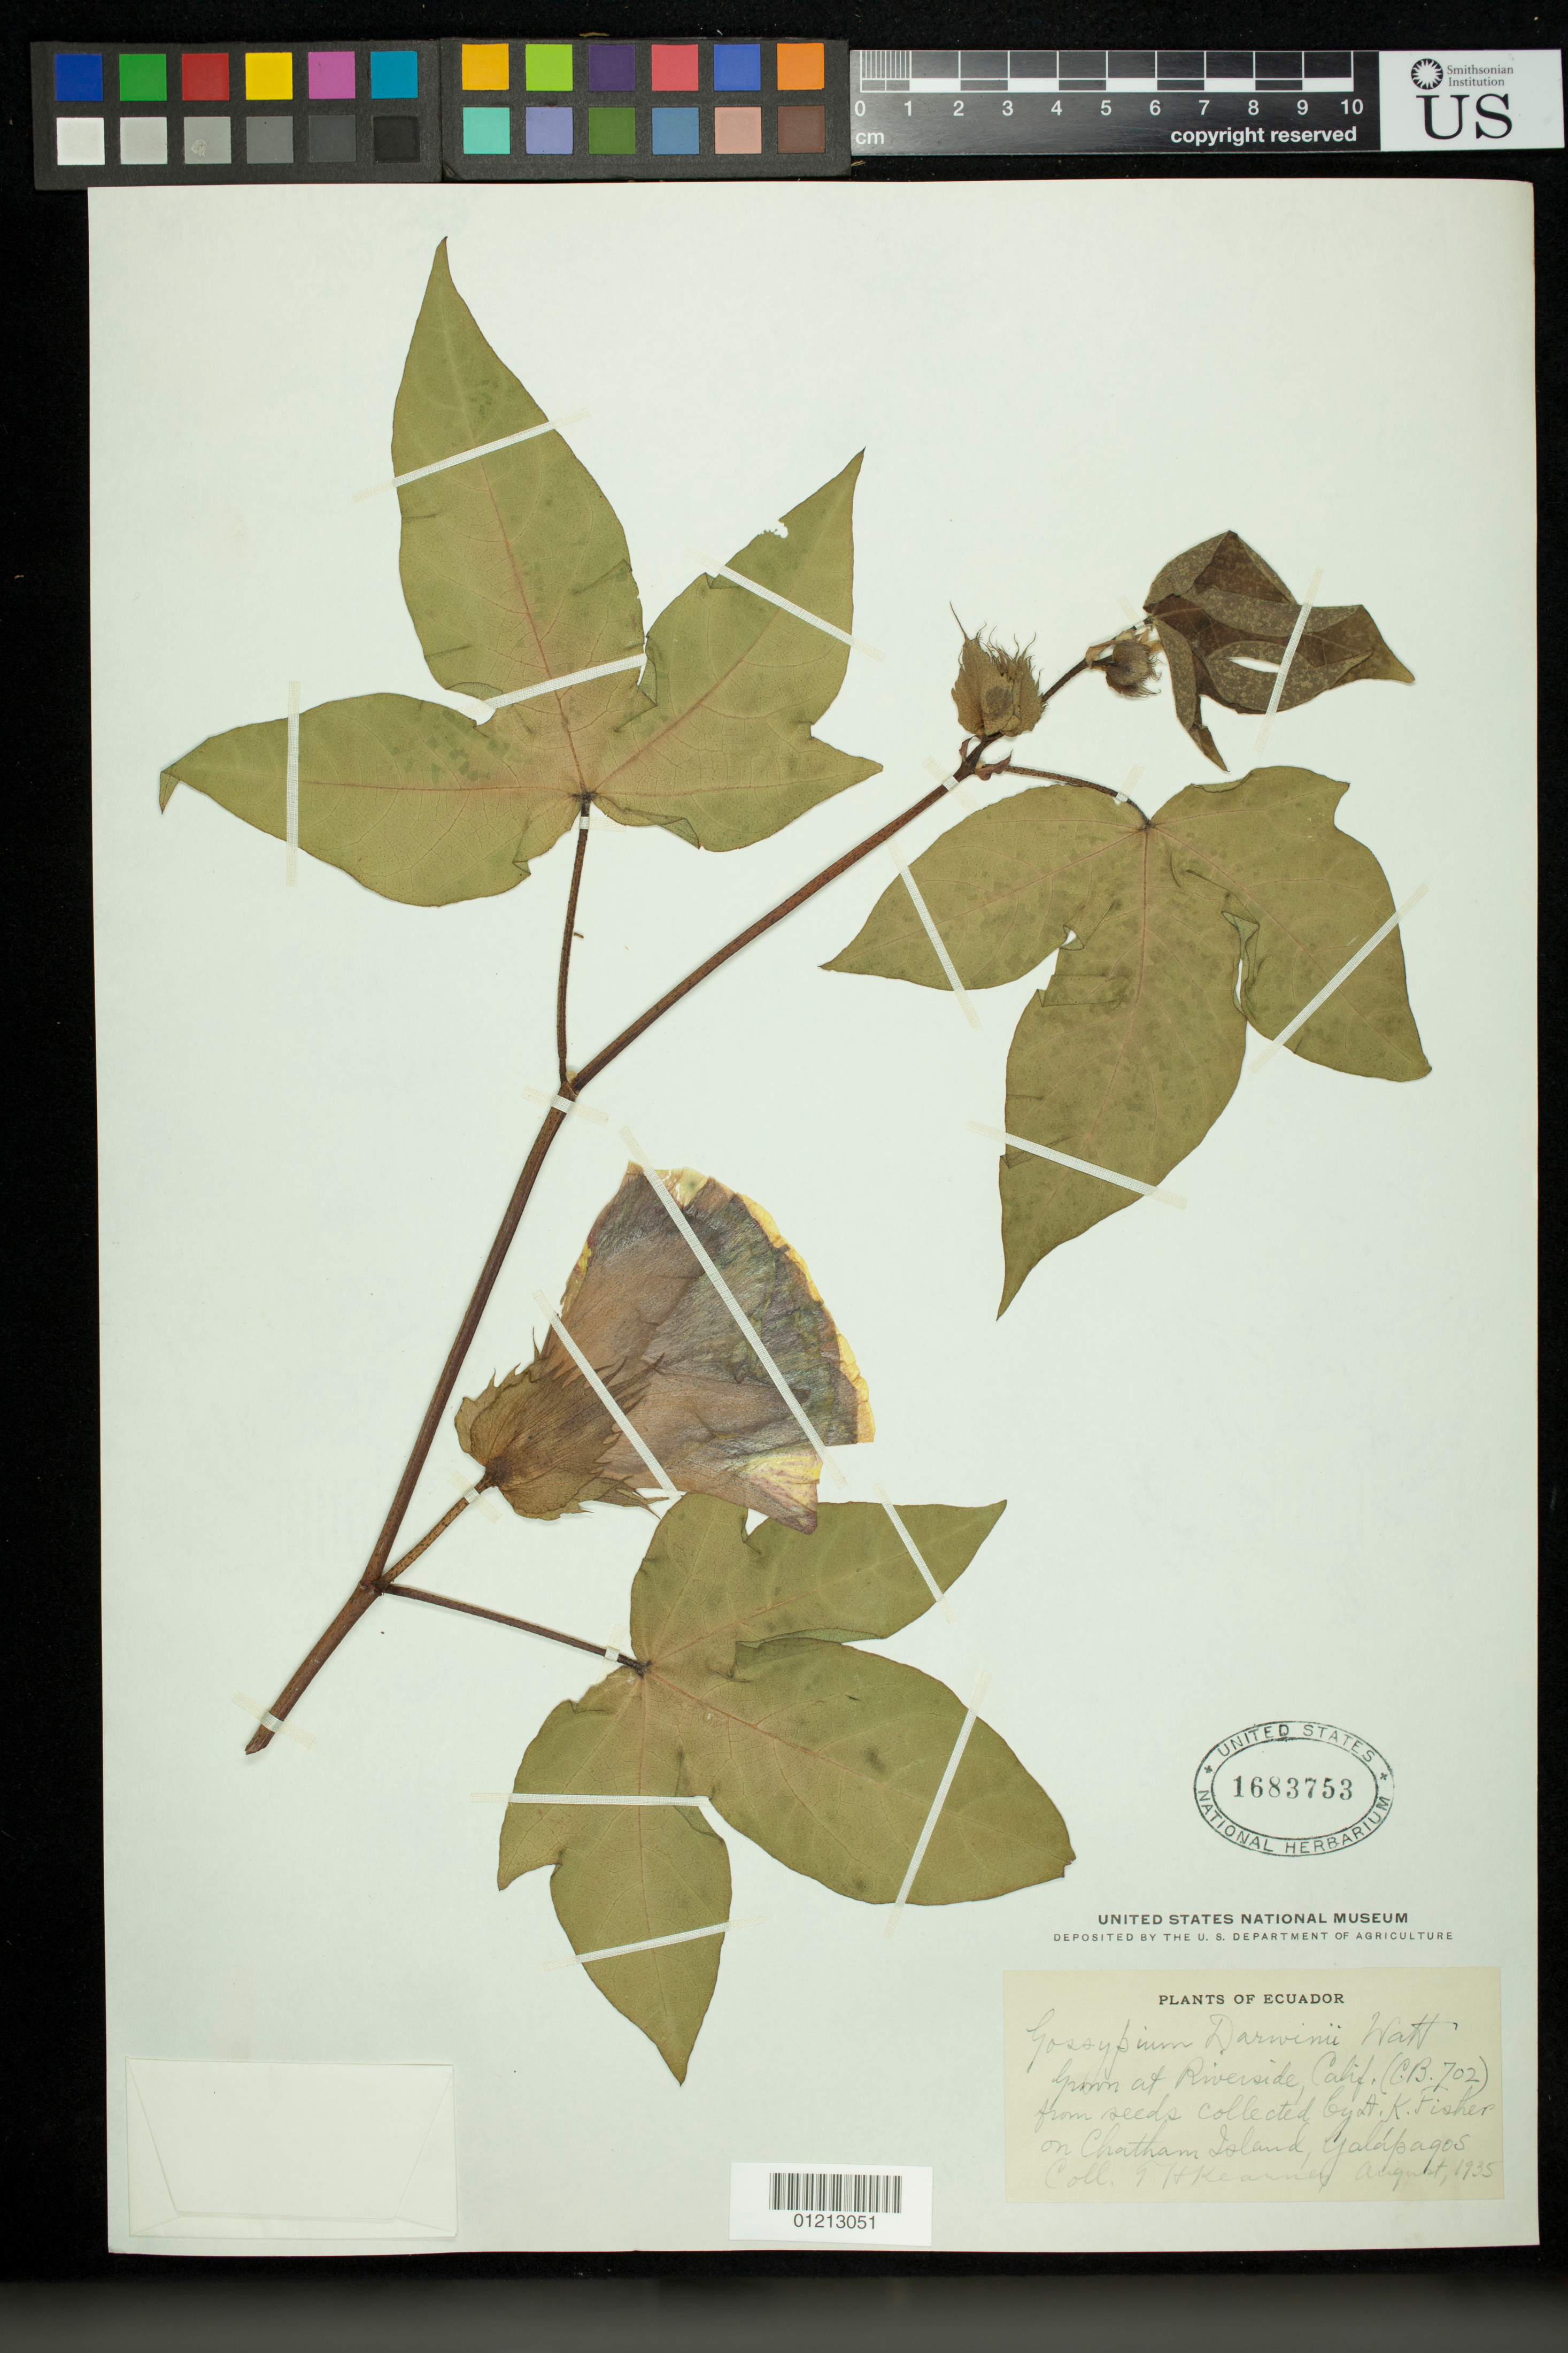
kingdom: Plantae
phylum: Tracheophyta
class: Magnoliopsida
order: Malvales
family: Malvaceae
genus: Gossypium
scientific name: Gossypium barbadense var. darwinii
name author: (G. Watt) J.B. Hutch.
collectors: T. H. Kearney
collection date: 1935-08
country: United States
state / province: California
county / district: Riverside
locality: Grown at Riverside, Calif. (C.B. 702) from seeds collected by A. K. Fisher on Chatham Island, Galapagos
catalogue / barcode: US 1683753